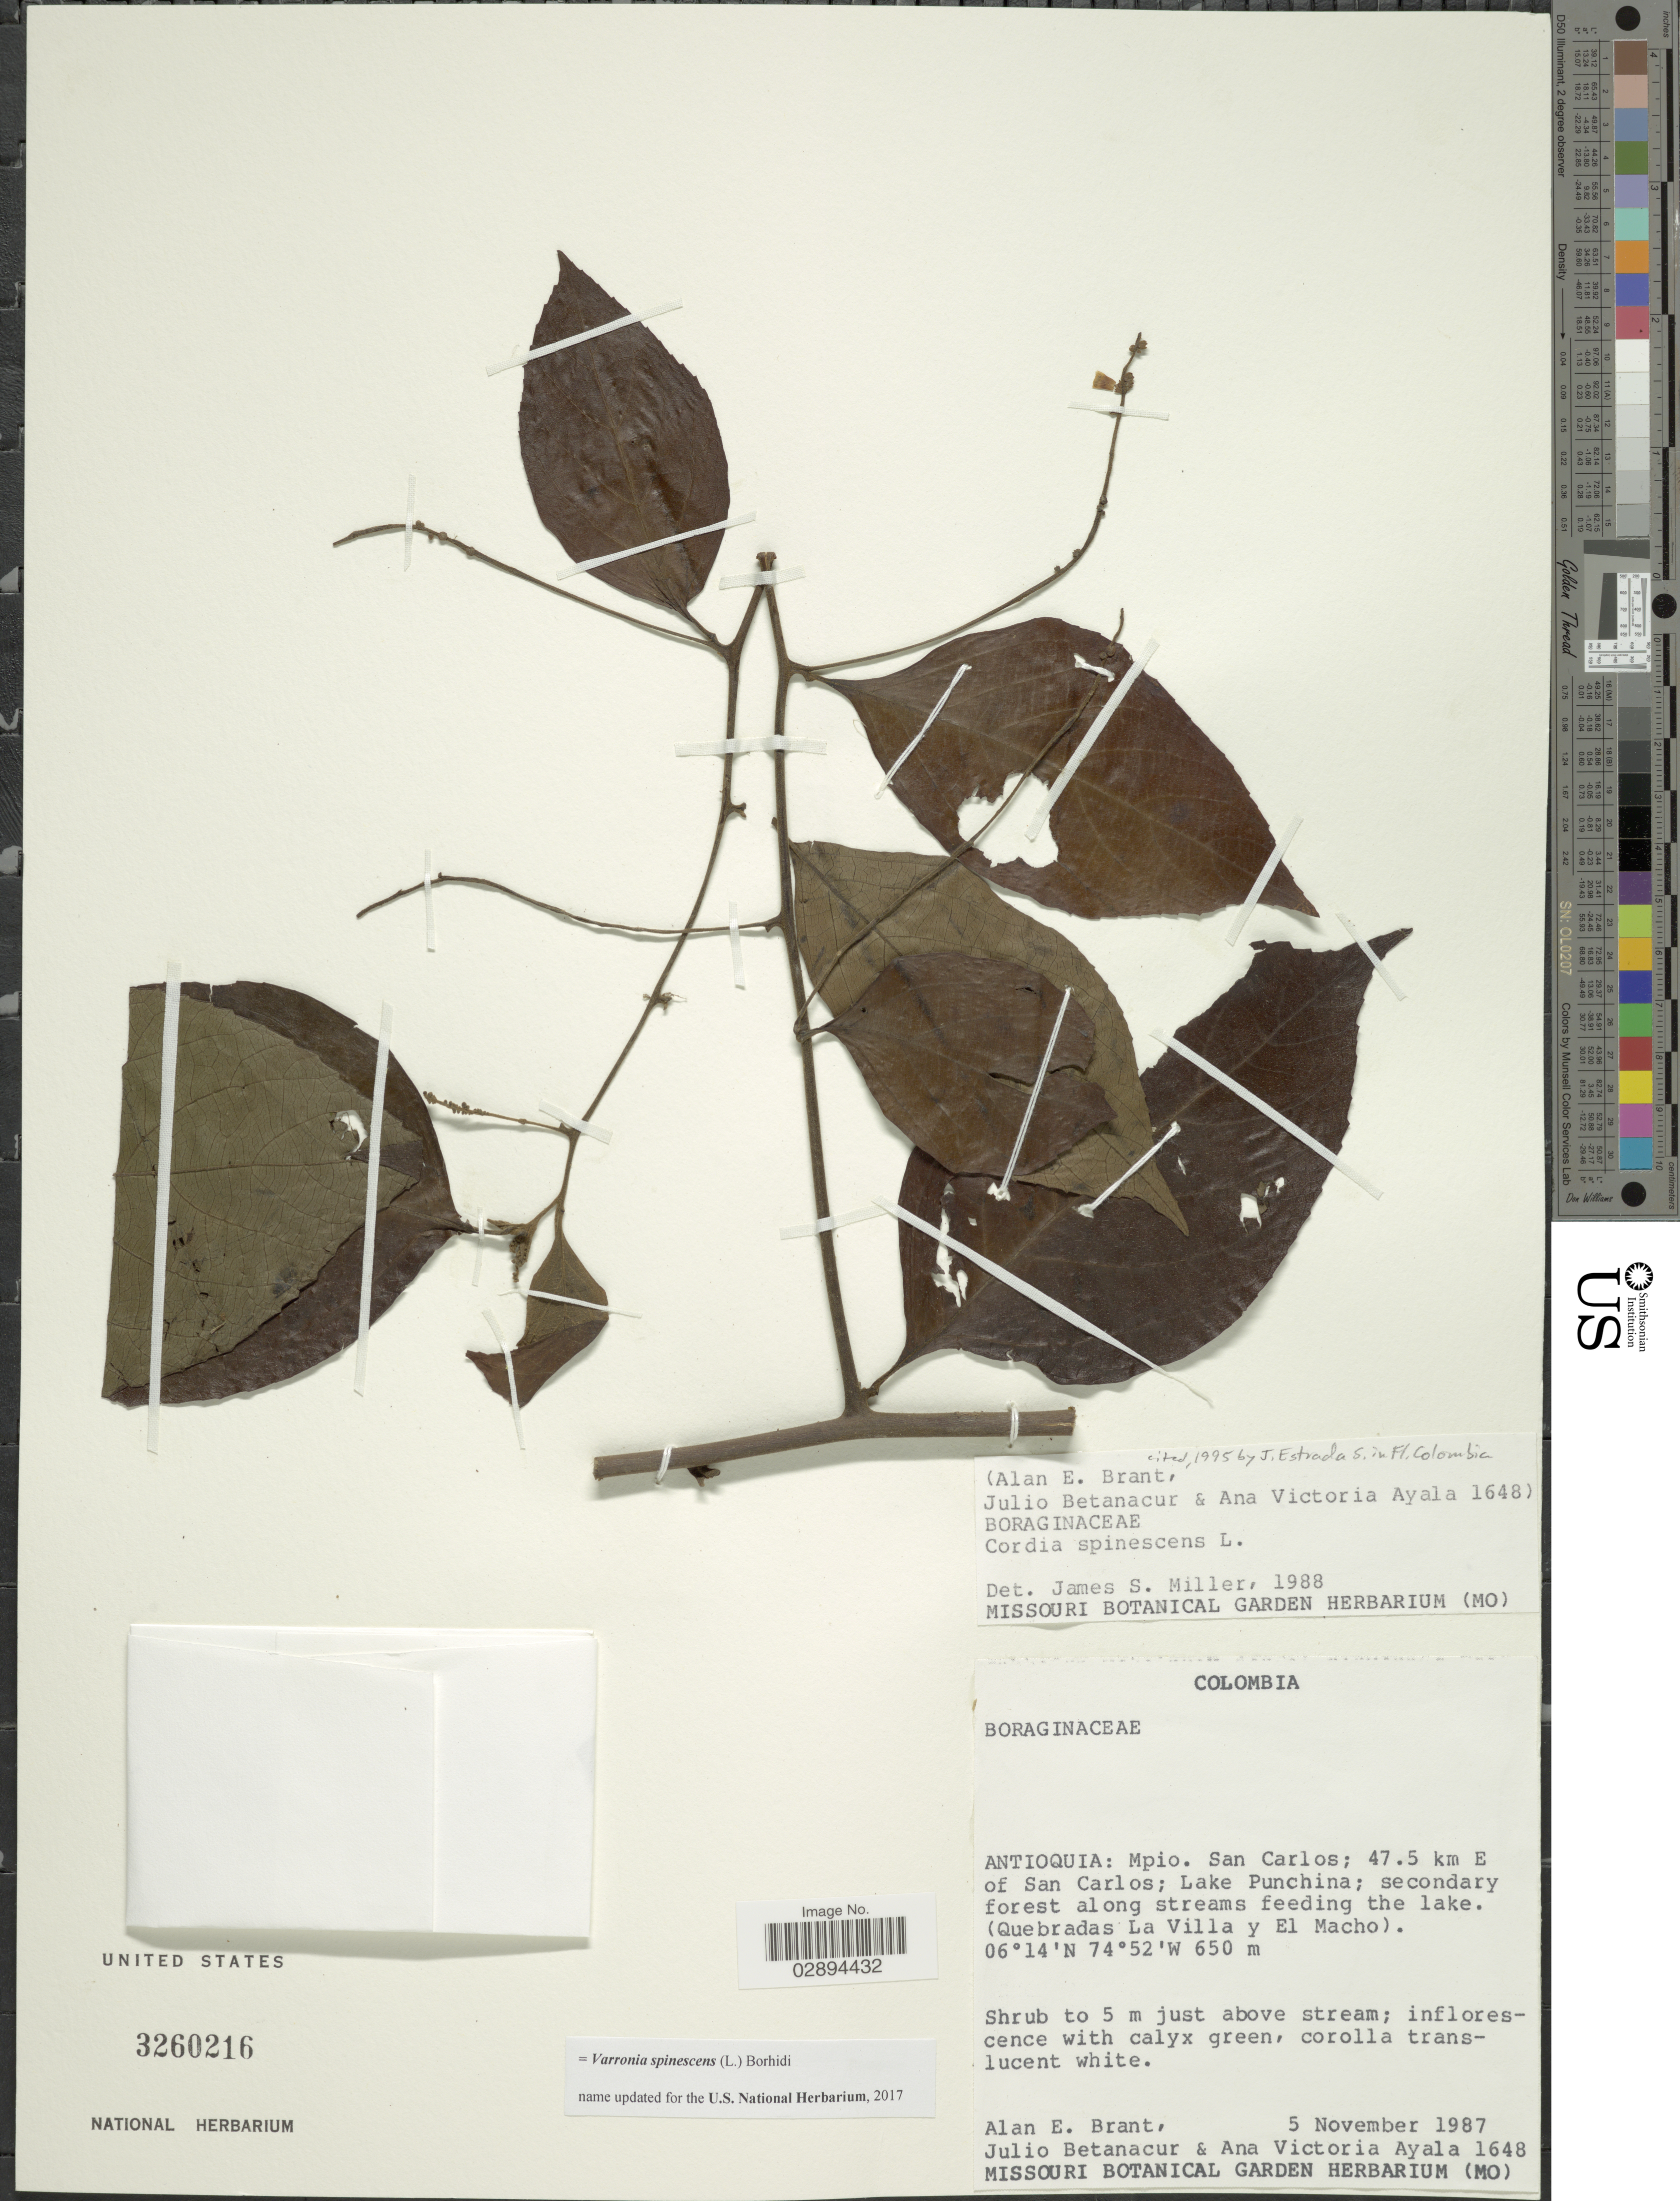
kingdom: Plantae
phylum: Tracheophyta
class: Magnoliopsida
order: Boraginales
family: Cordiaceae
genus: Varronia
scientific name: Varronia spinescens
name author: (L.) Borhidi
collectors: A. Brant, J. Betanacur & A. V. Ayala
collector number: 1648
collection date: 1987-11-05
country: Colombia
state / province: Antioquia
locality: Mpio. San Carlos, 47.5 km E of San Carlos, Lake Punchina, secondary forest along streams feeding the lake (Quebradas La Villa y El Macho).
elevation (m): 650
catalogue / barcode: US 3260216